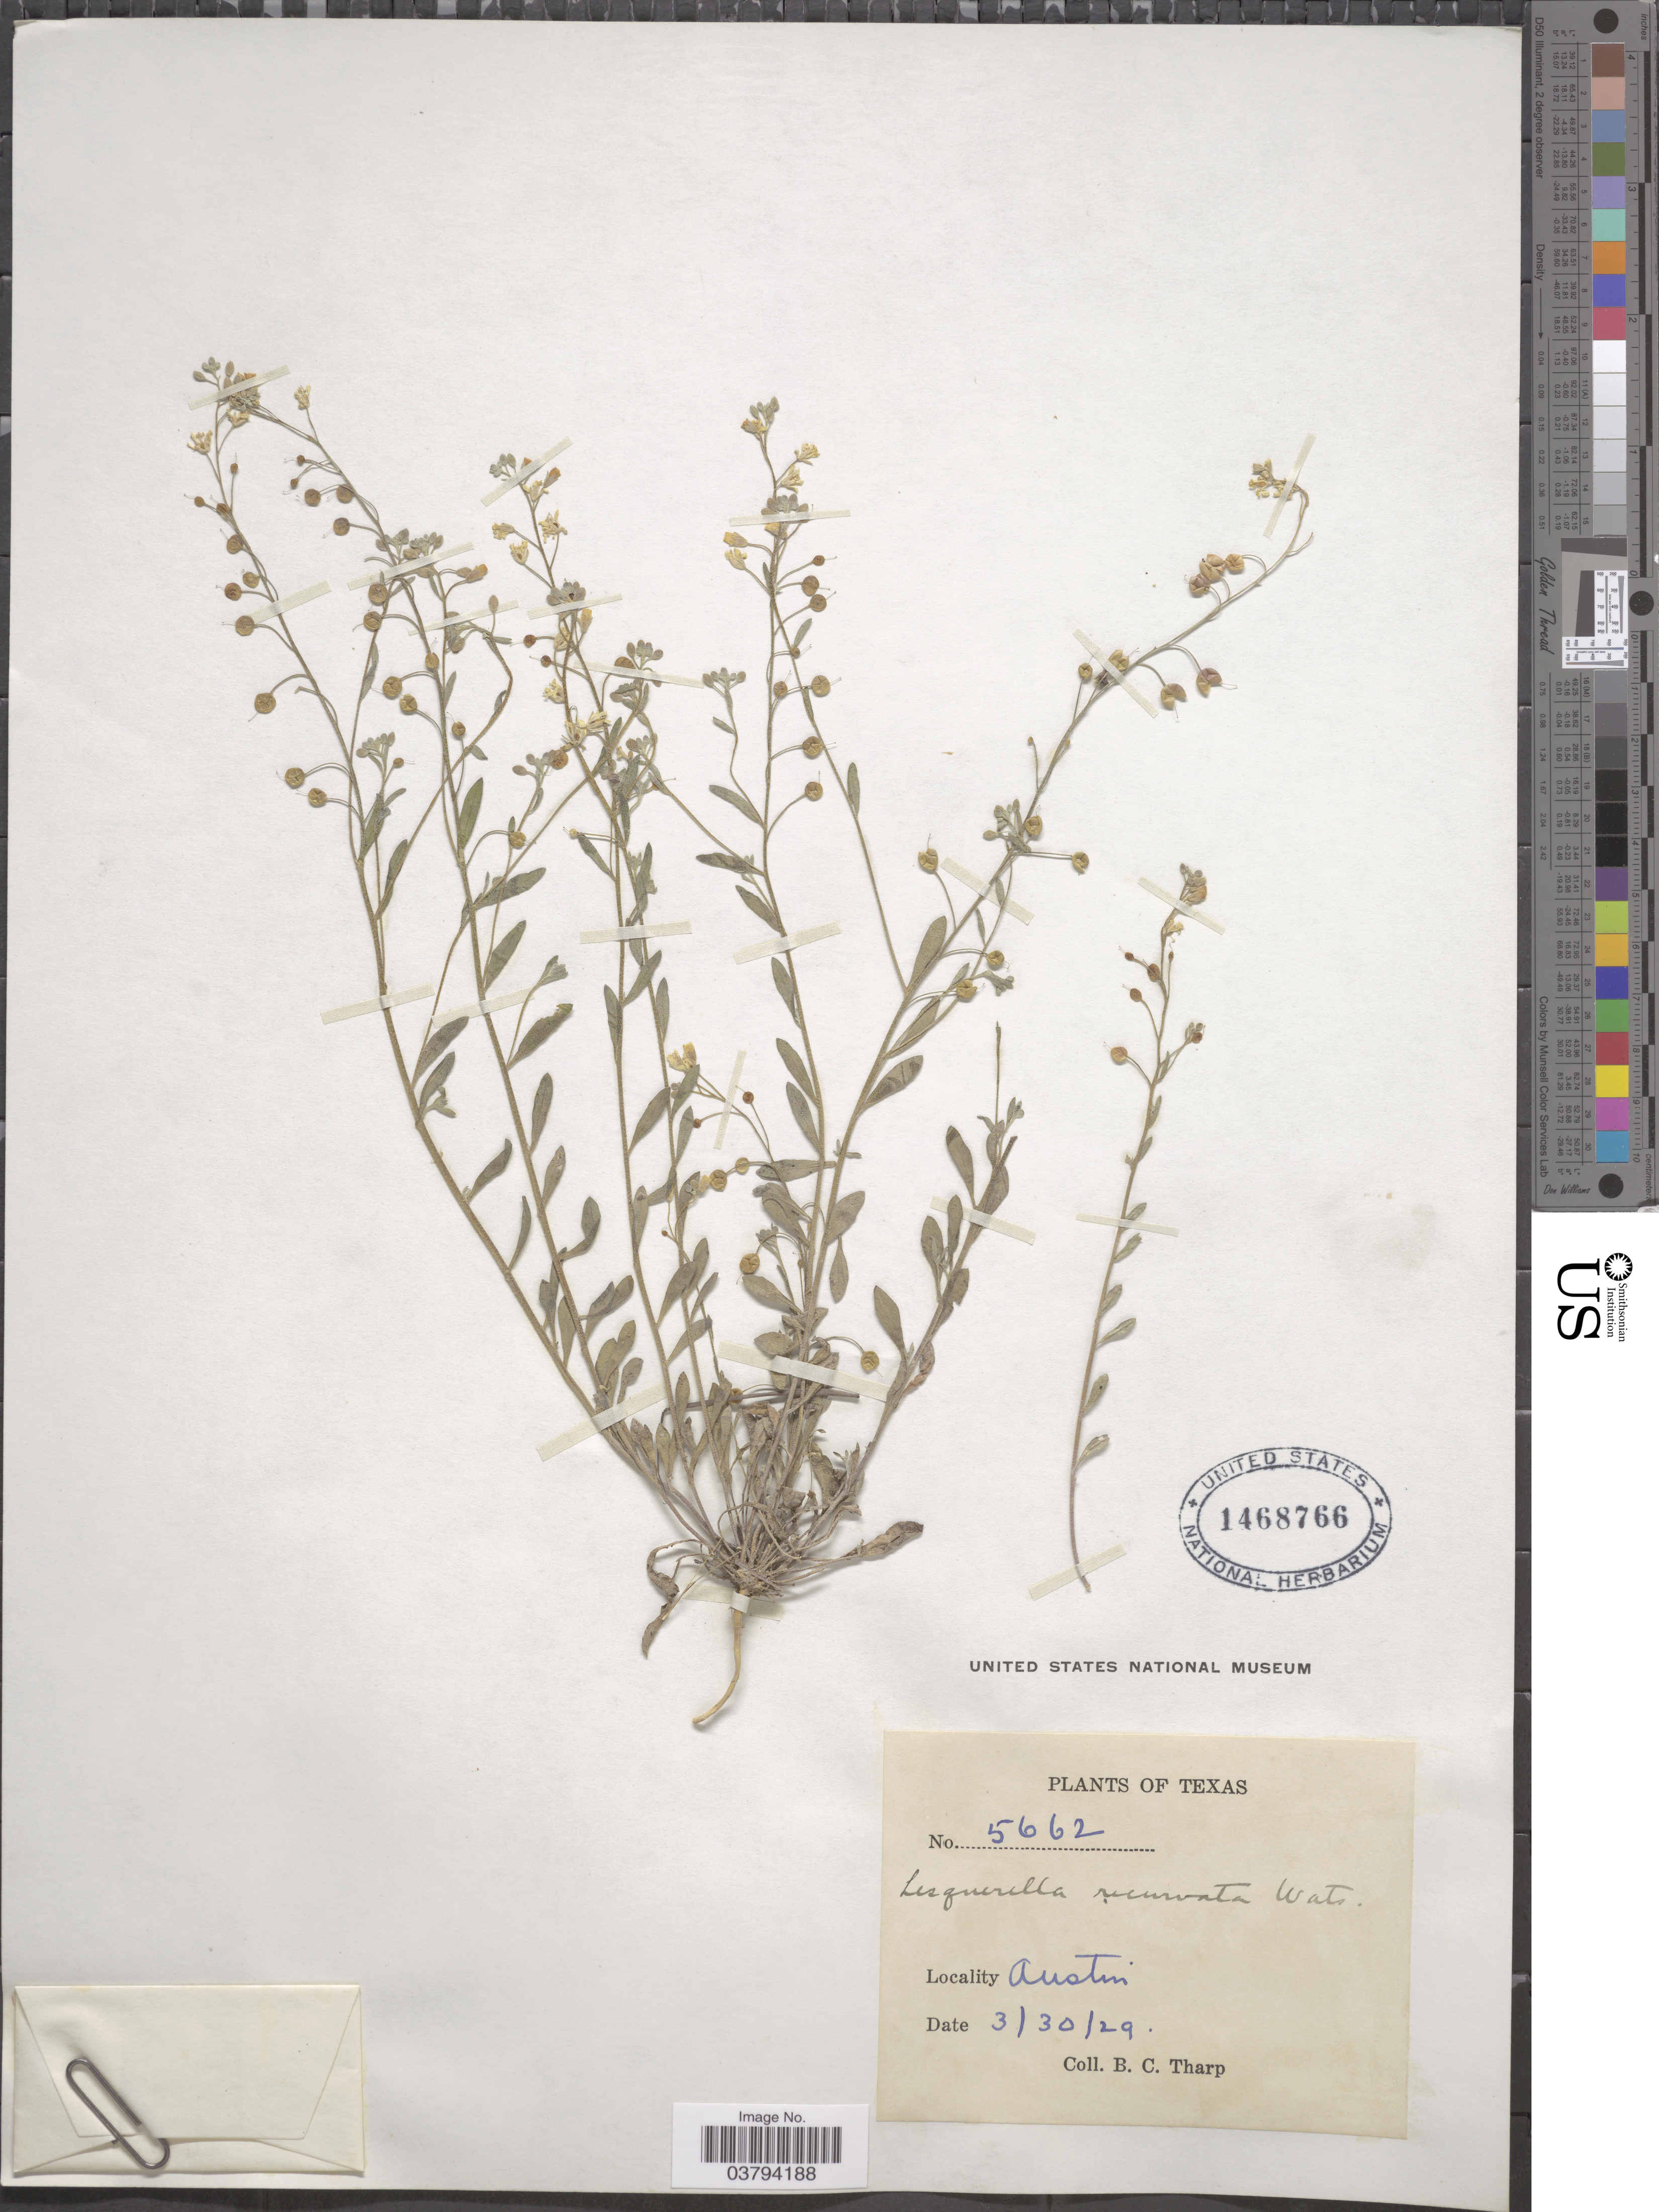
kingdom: Plantae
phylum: Tracheophyta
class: Magnoliopsida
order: Brassicales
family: Brassicaceae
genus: Lesquerella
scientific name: Lesquerella recurvata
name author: (Englem. ex A. Gray) S. Watson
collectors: B. C. Tharp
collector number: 5662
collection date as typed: Transcribed d/m/y: 30/3/29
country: United States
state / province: Texas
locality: Austin.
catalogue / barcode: US 1468766